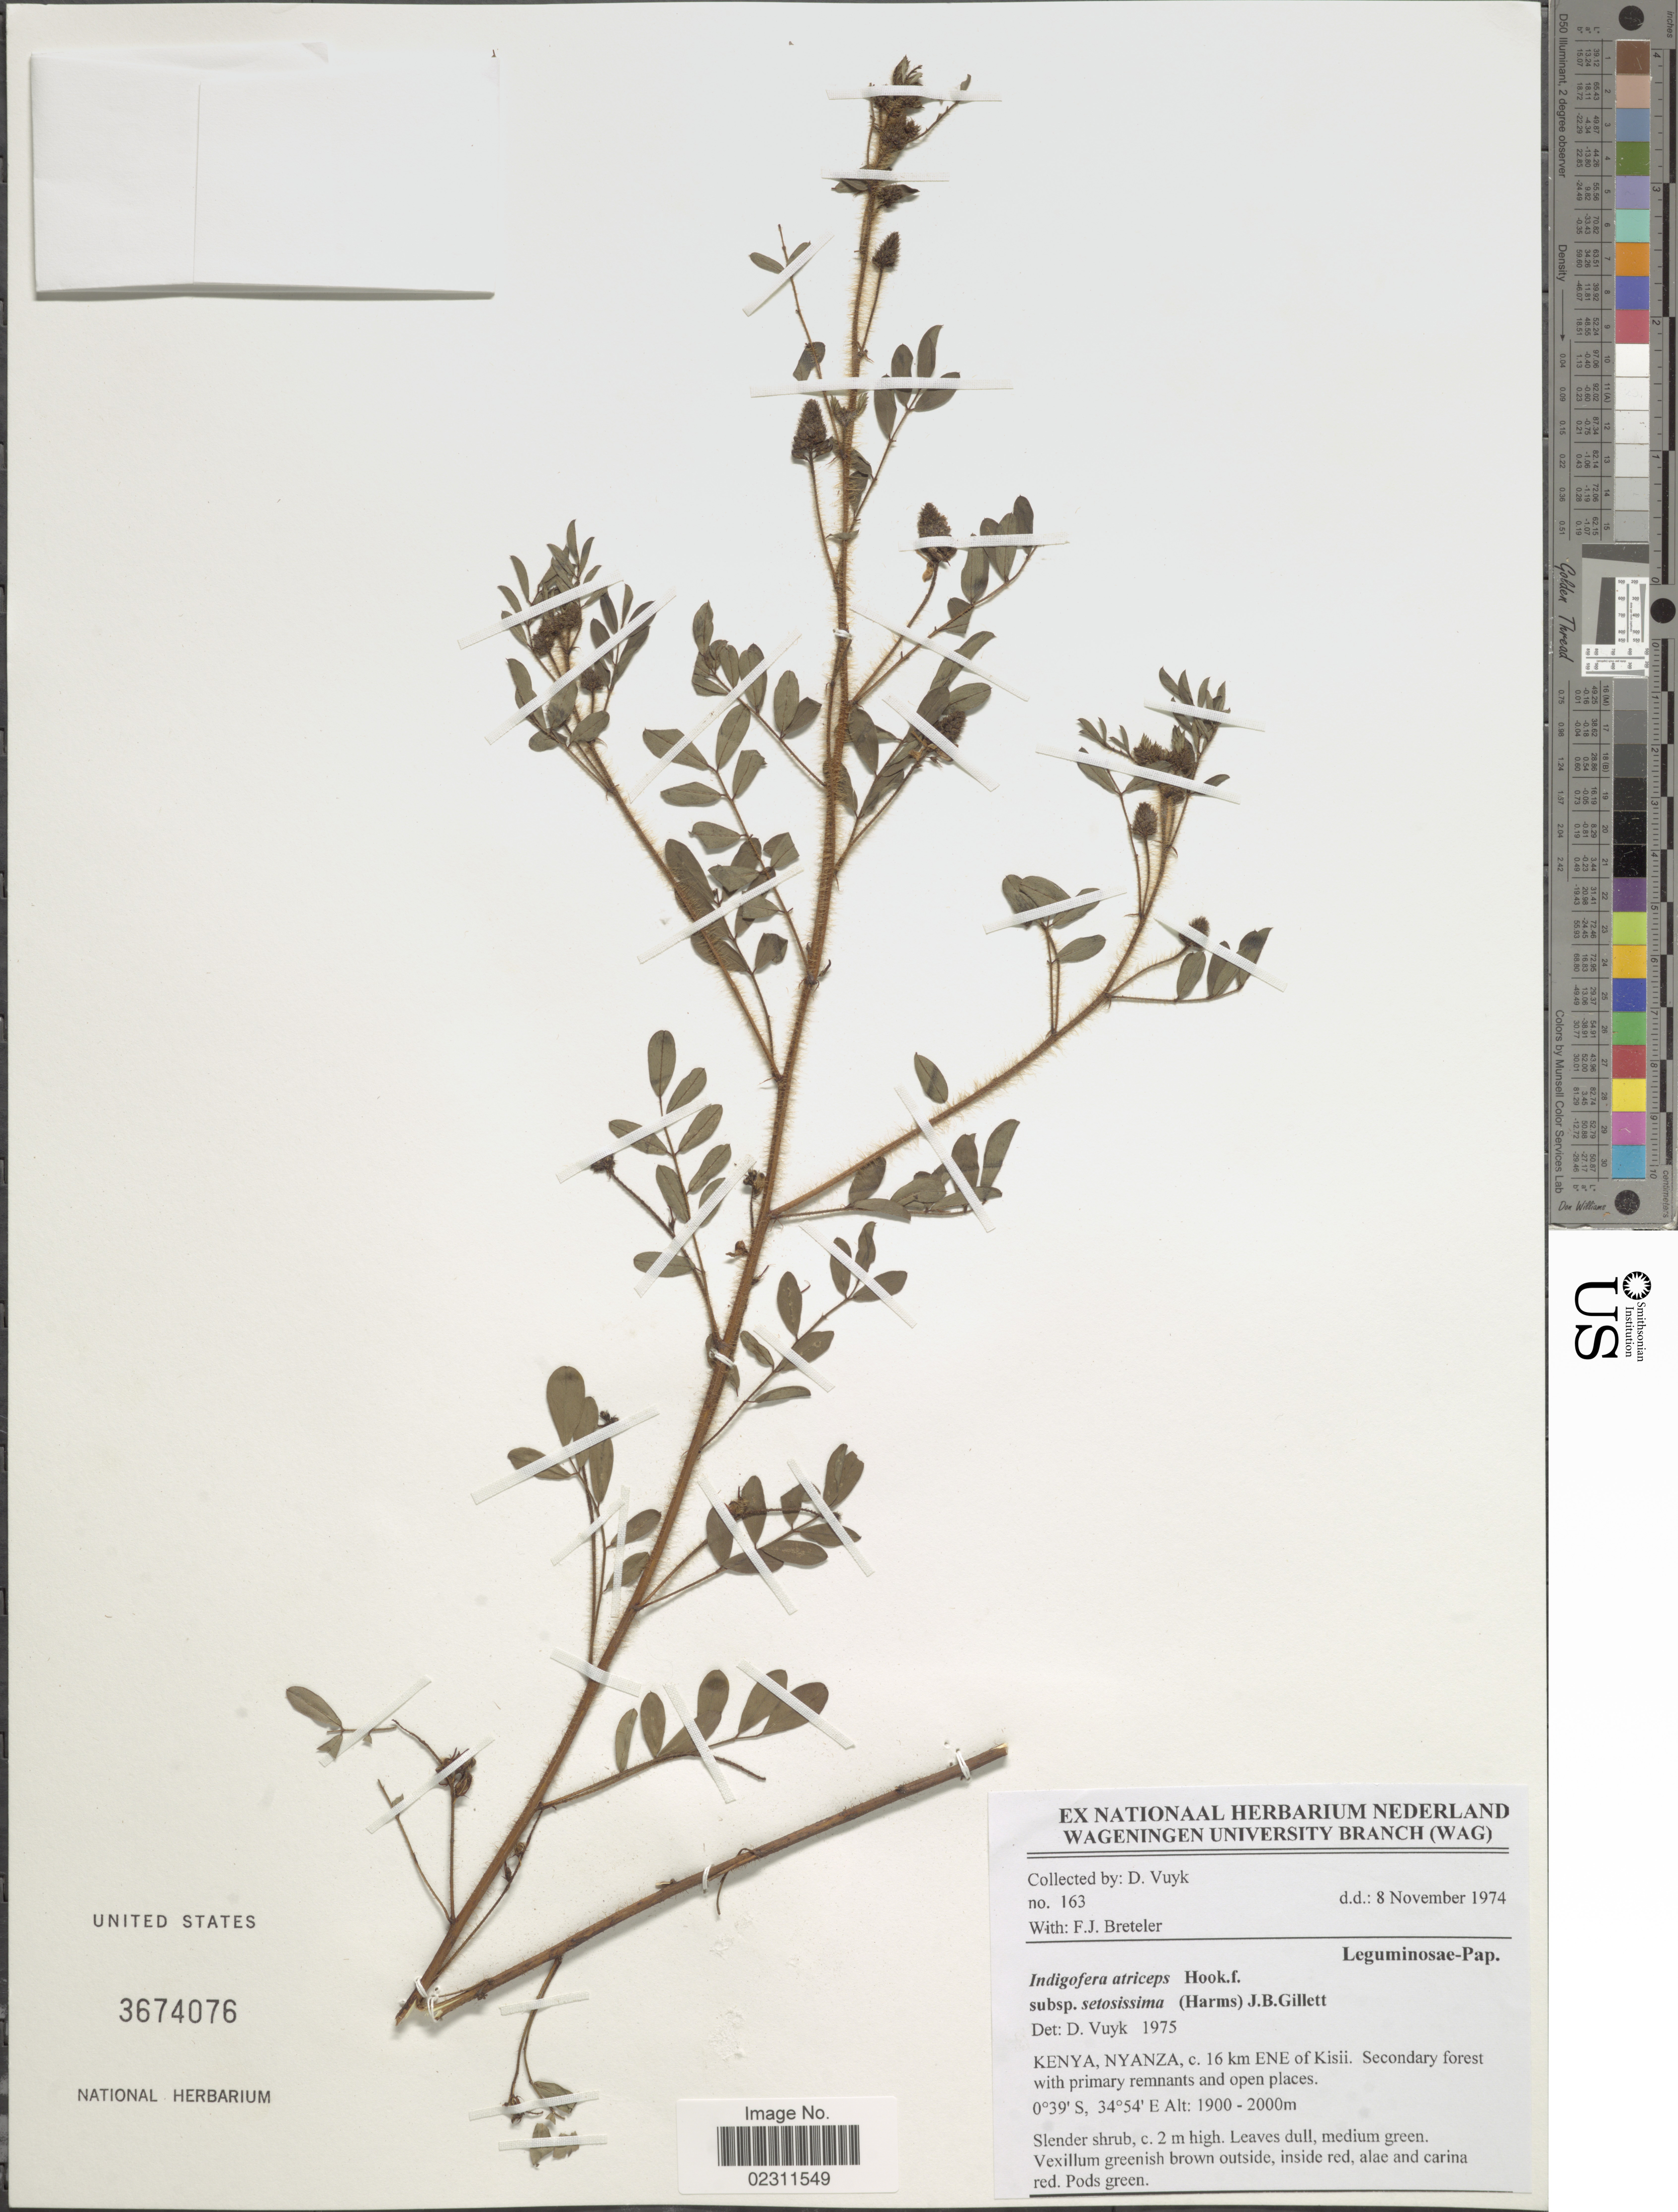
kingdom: Plantae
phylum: Tracheophyta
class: Magnoliopsida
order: Fabales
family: Fabaceae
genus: Indigofera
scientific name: Indigofera atriceps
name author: Hook. f.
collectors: D. Vuyk & F. J. Breteler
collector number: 163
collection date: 1974-11-08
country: Kenya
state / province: Nyamira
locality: C. 16 km ENE of Kisii, Nyanza.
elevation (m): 1900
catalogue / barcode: US 3674076